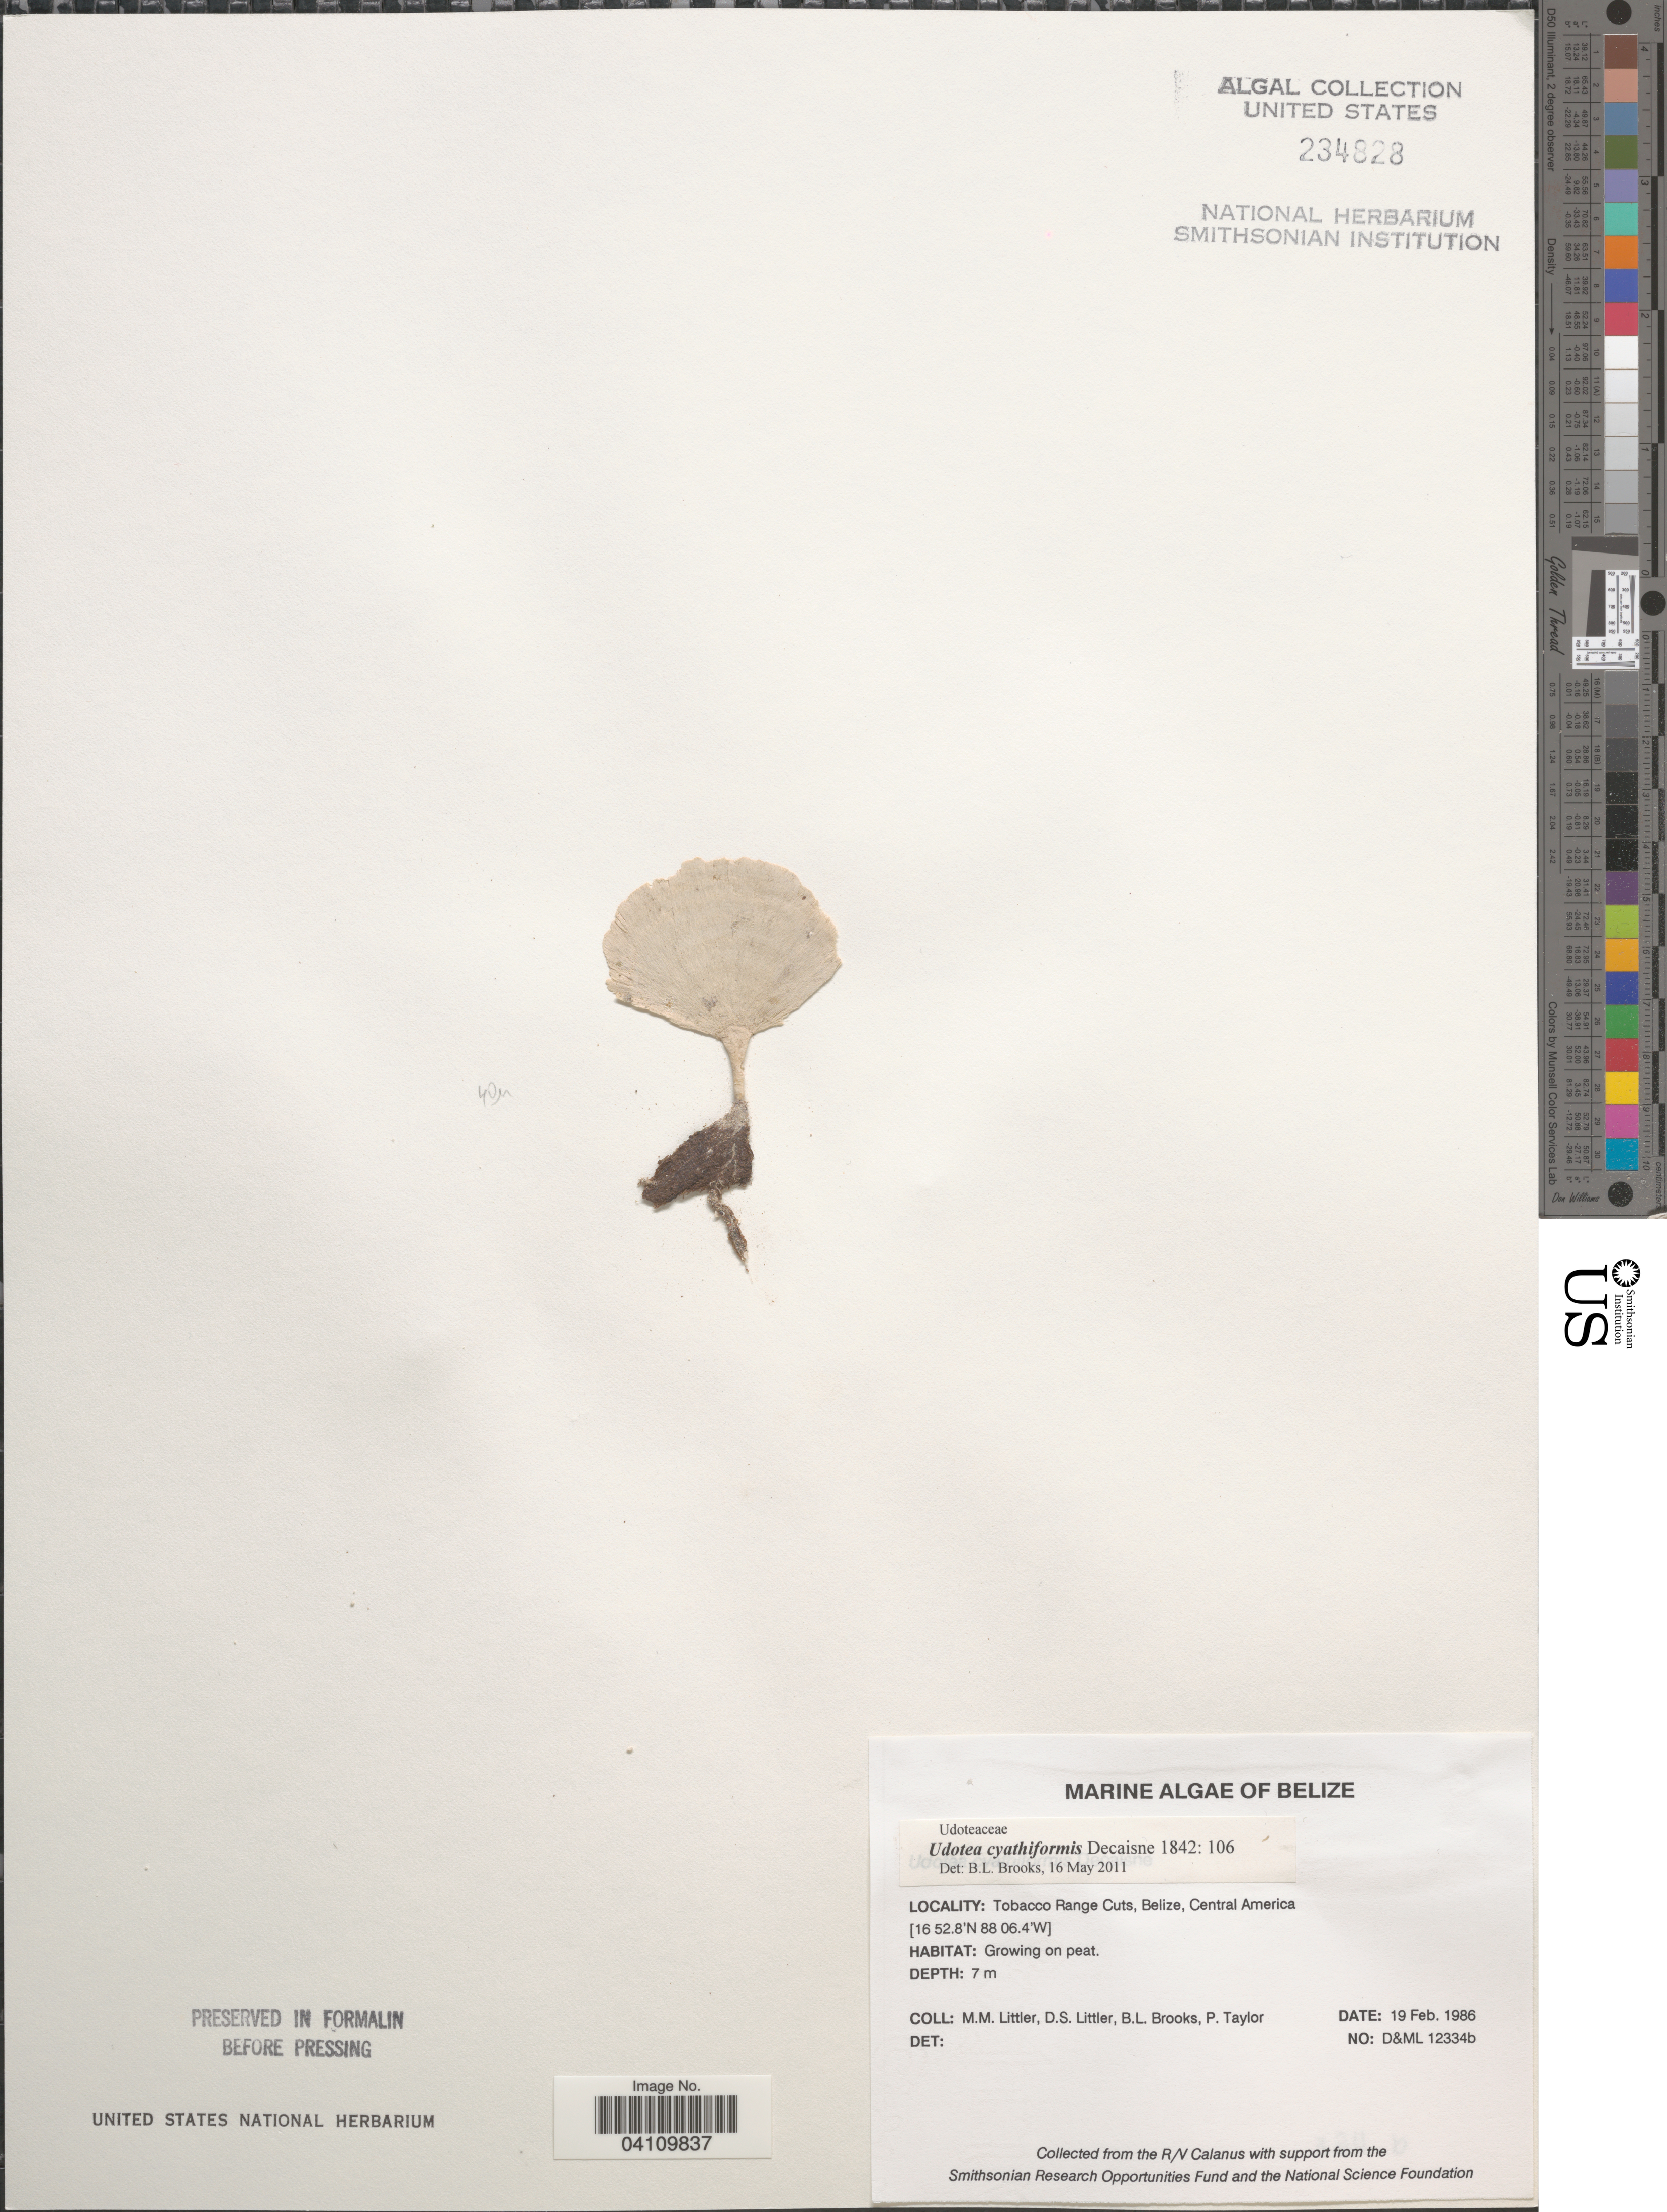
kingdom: Plantae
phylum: Chlorophyta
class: Ulvophyceae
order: Bryopsidales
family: Udoteaceae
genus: Udotea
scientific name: Udotea cyathiformis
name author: Decne.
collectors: D. S. Littler, B. Brooks & P. Taylor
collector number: D&ML 12334b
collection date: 1986-02-19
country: Belize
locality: Tobacco Range Cuts.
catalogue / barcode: US 234828